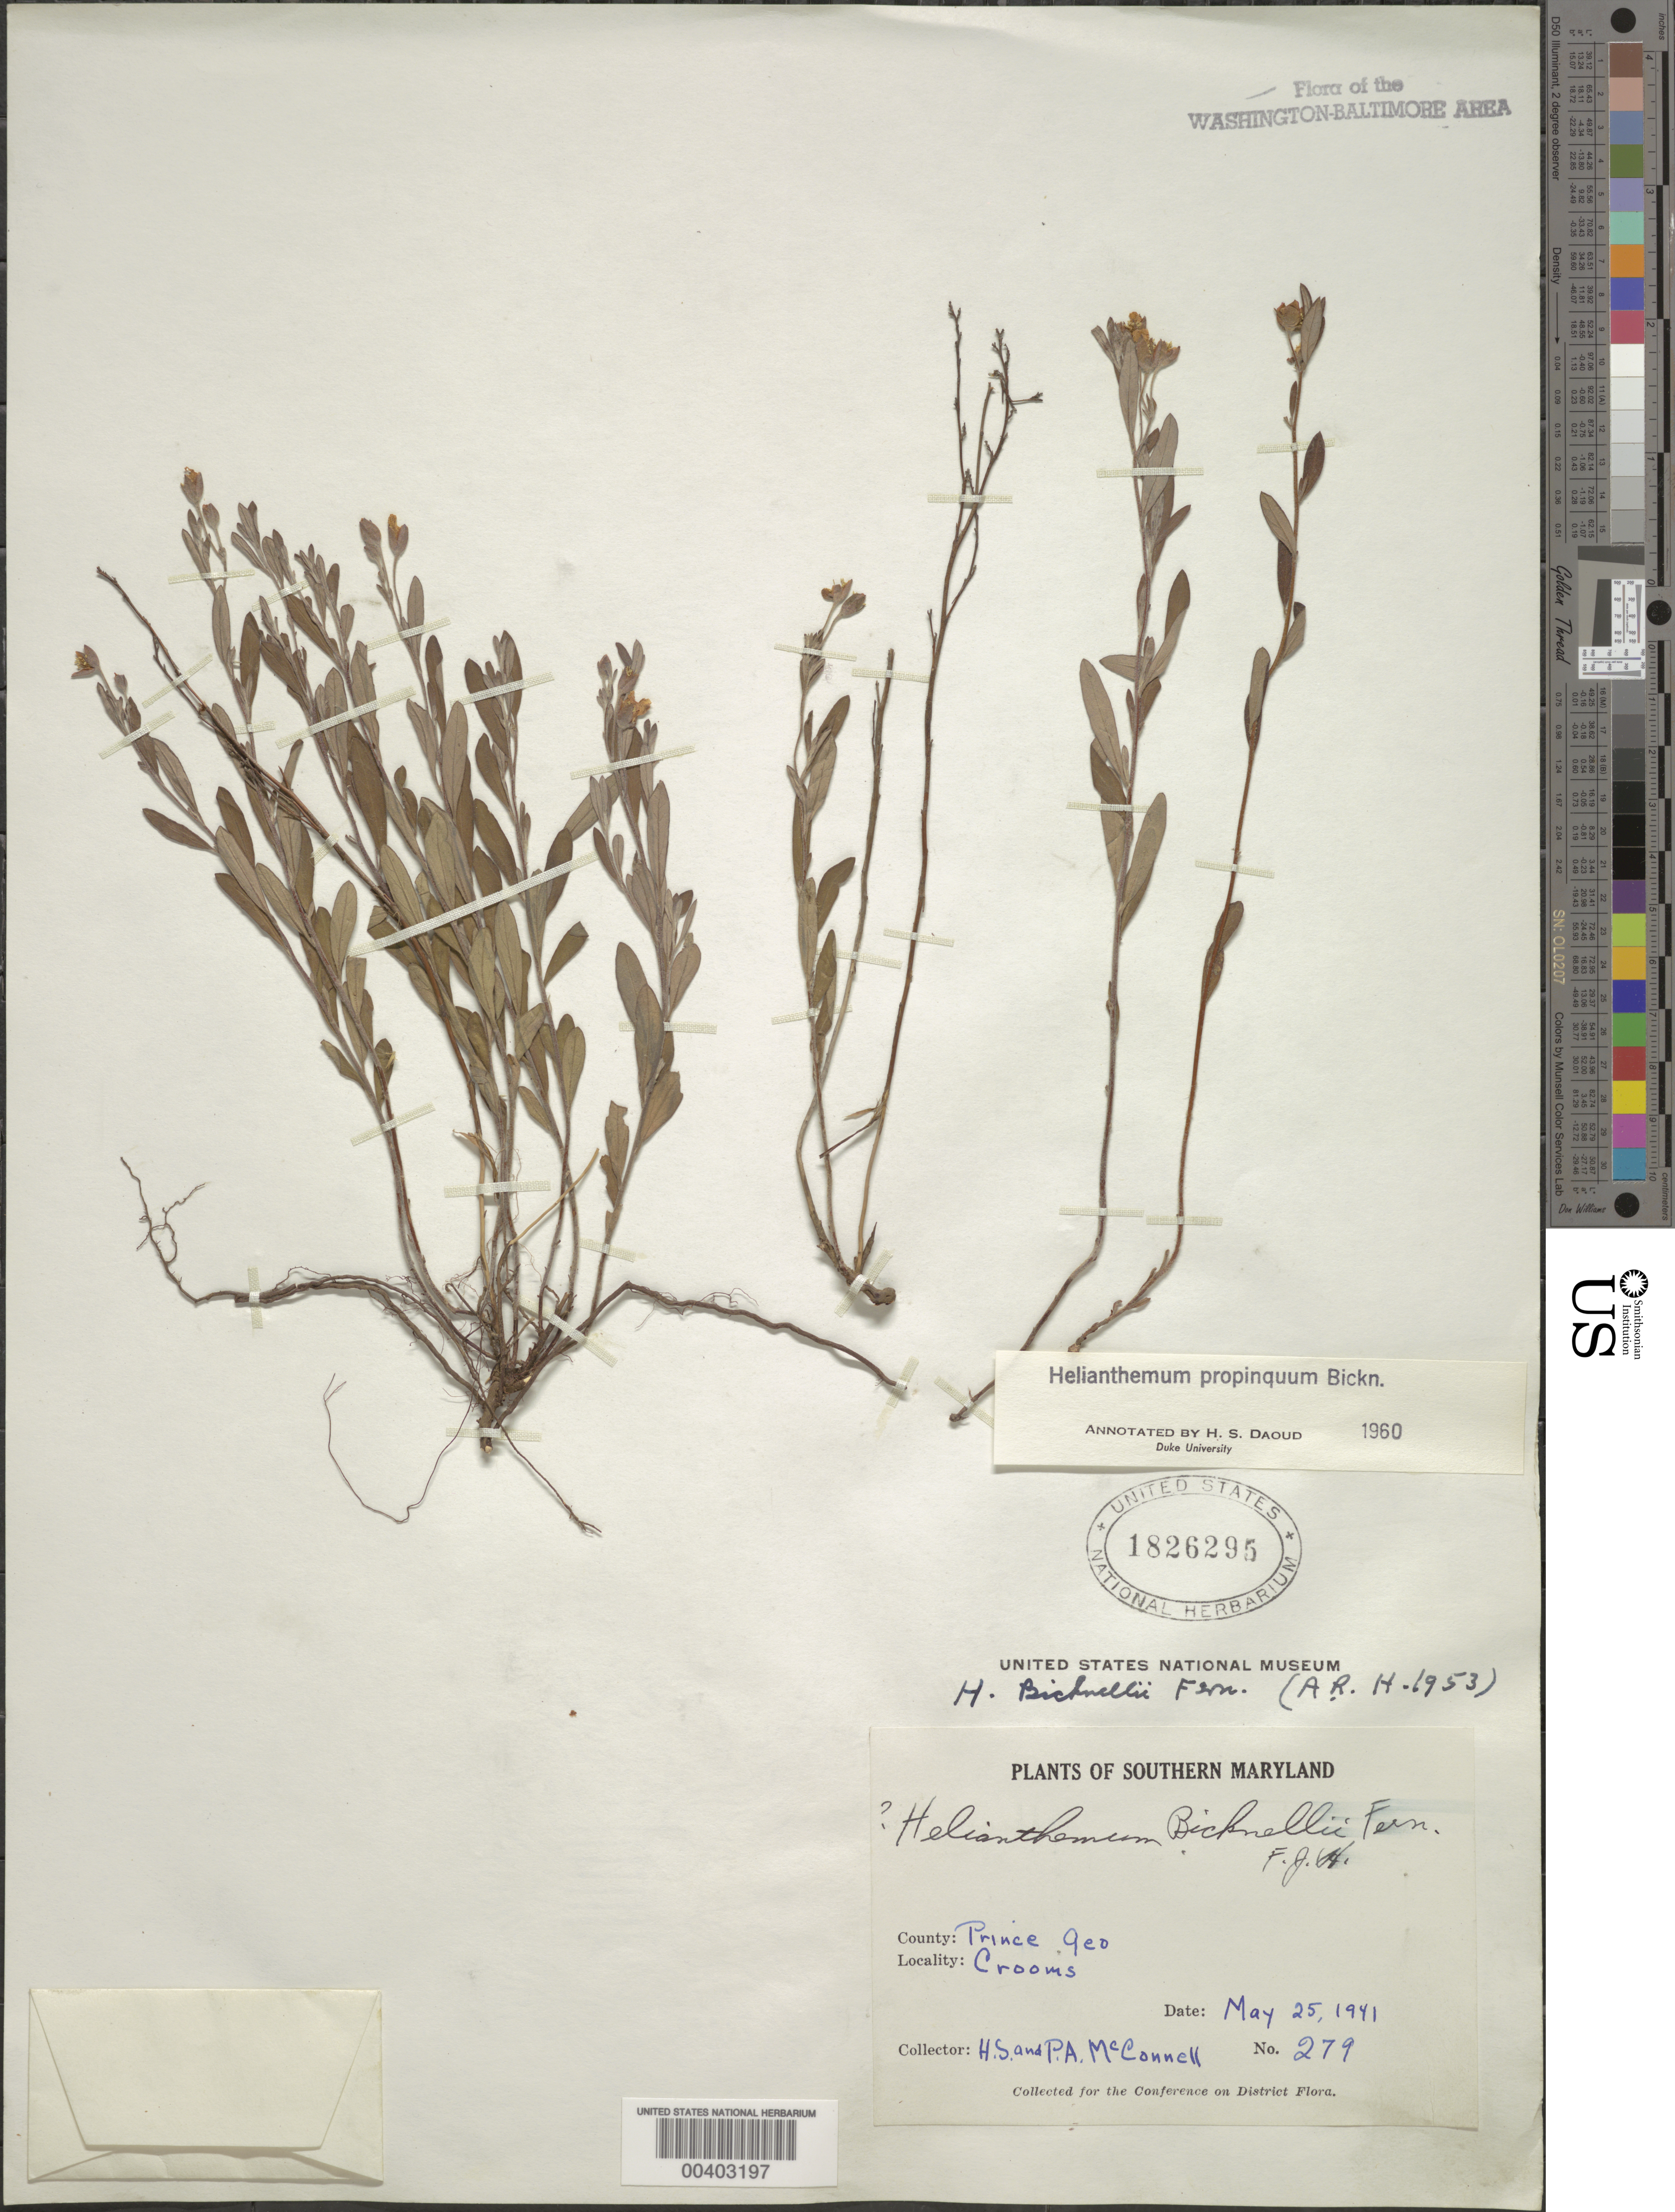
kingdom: Plantae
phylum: Tracheophyta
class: Magnoliopsida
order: Malvales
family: Cistaceae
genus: Crocanthemum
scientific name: Crocanthemum propinquum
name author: (E.P. Bicknell) E.P. Bicknell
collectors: H. McConnell & P. McConnell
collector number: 279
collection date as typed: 25 May 1941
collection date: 1941-05-25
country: United States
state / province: Maryland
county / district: Prince George's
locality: Crooms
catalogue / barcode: US 1826295